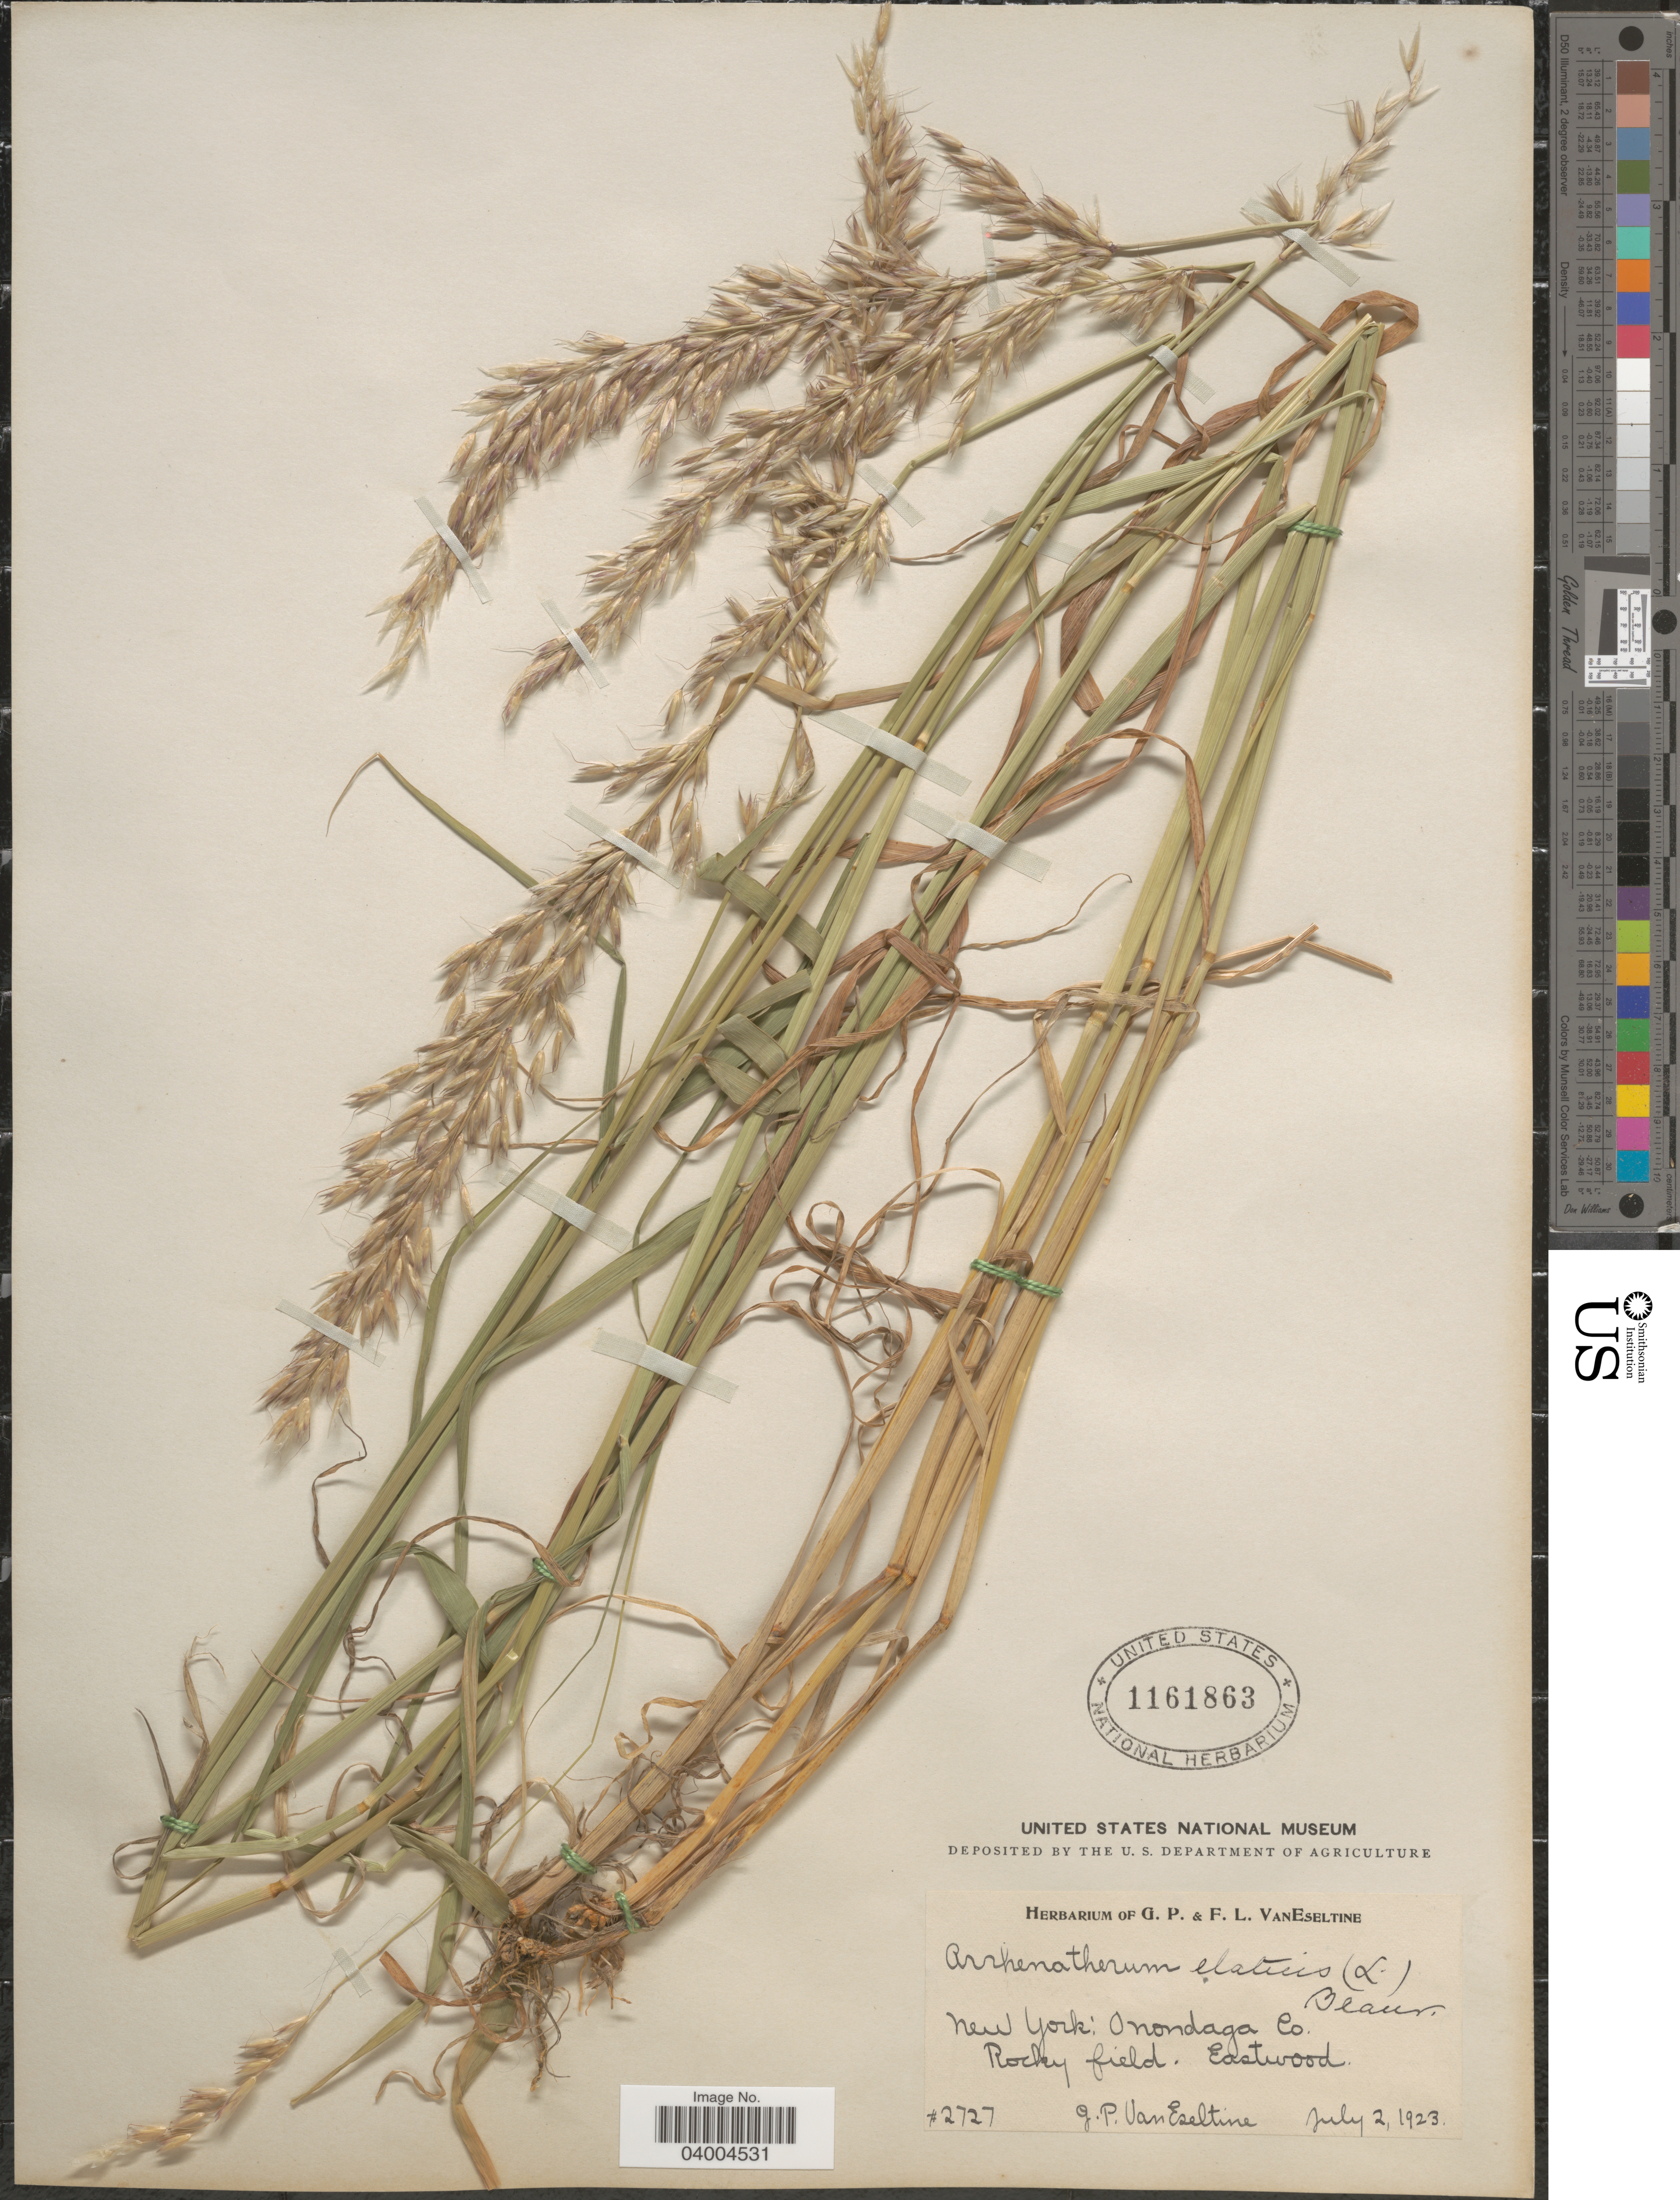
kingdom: Plantae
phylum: Tracheophyta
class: Liliopsida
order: Poales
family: Poaceae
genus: Arrhenatherum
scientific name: Arrhenatherum elatius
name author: (L.) J. Presl & C. Presl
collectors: G. P. Van Eseltine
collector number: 2727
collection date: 1923-07-02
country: United States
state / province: New York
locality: Onondaga Co. Rocky field. Eastwood.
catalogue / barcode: US 1161863